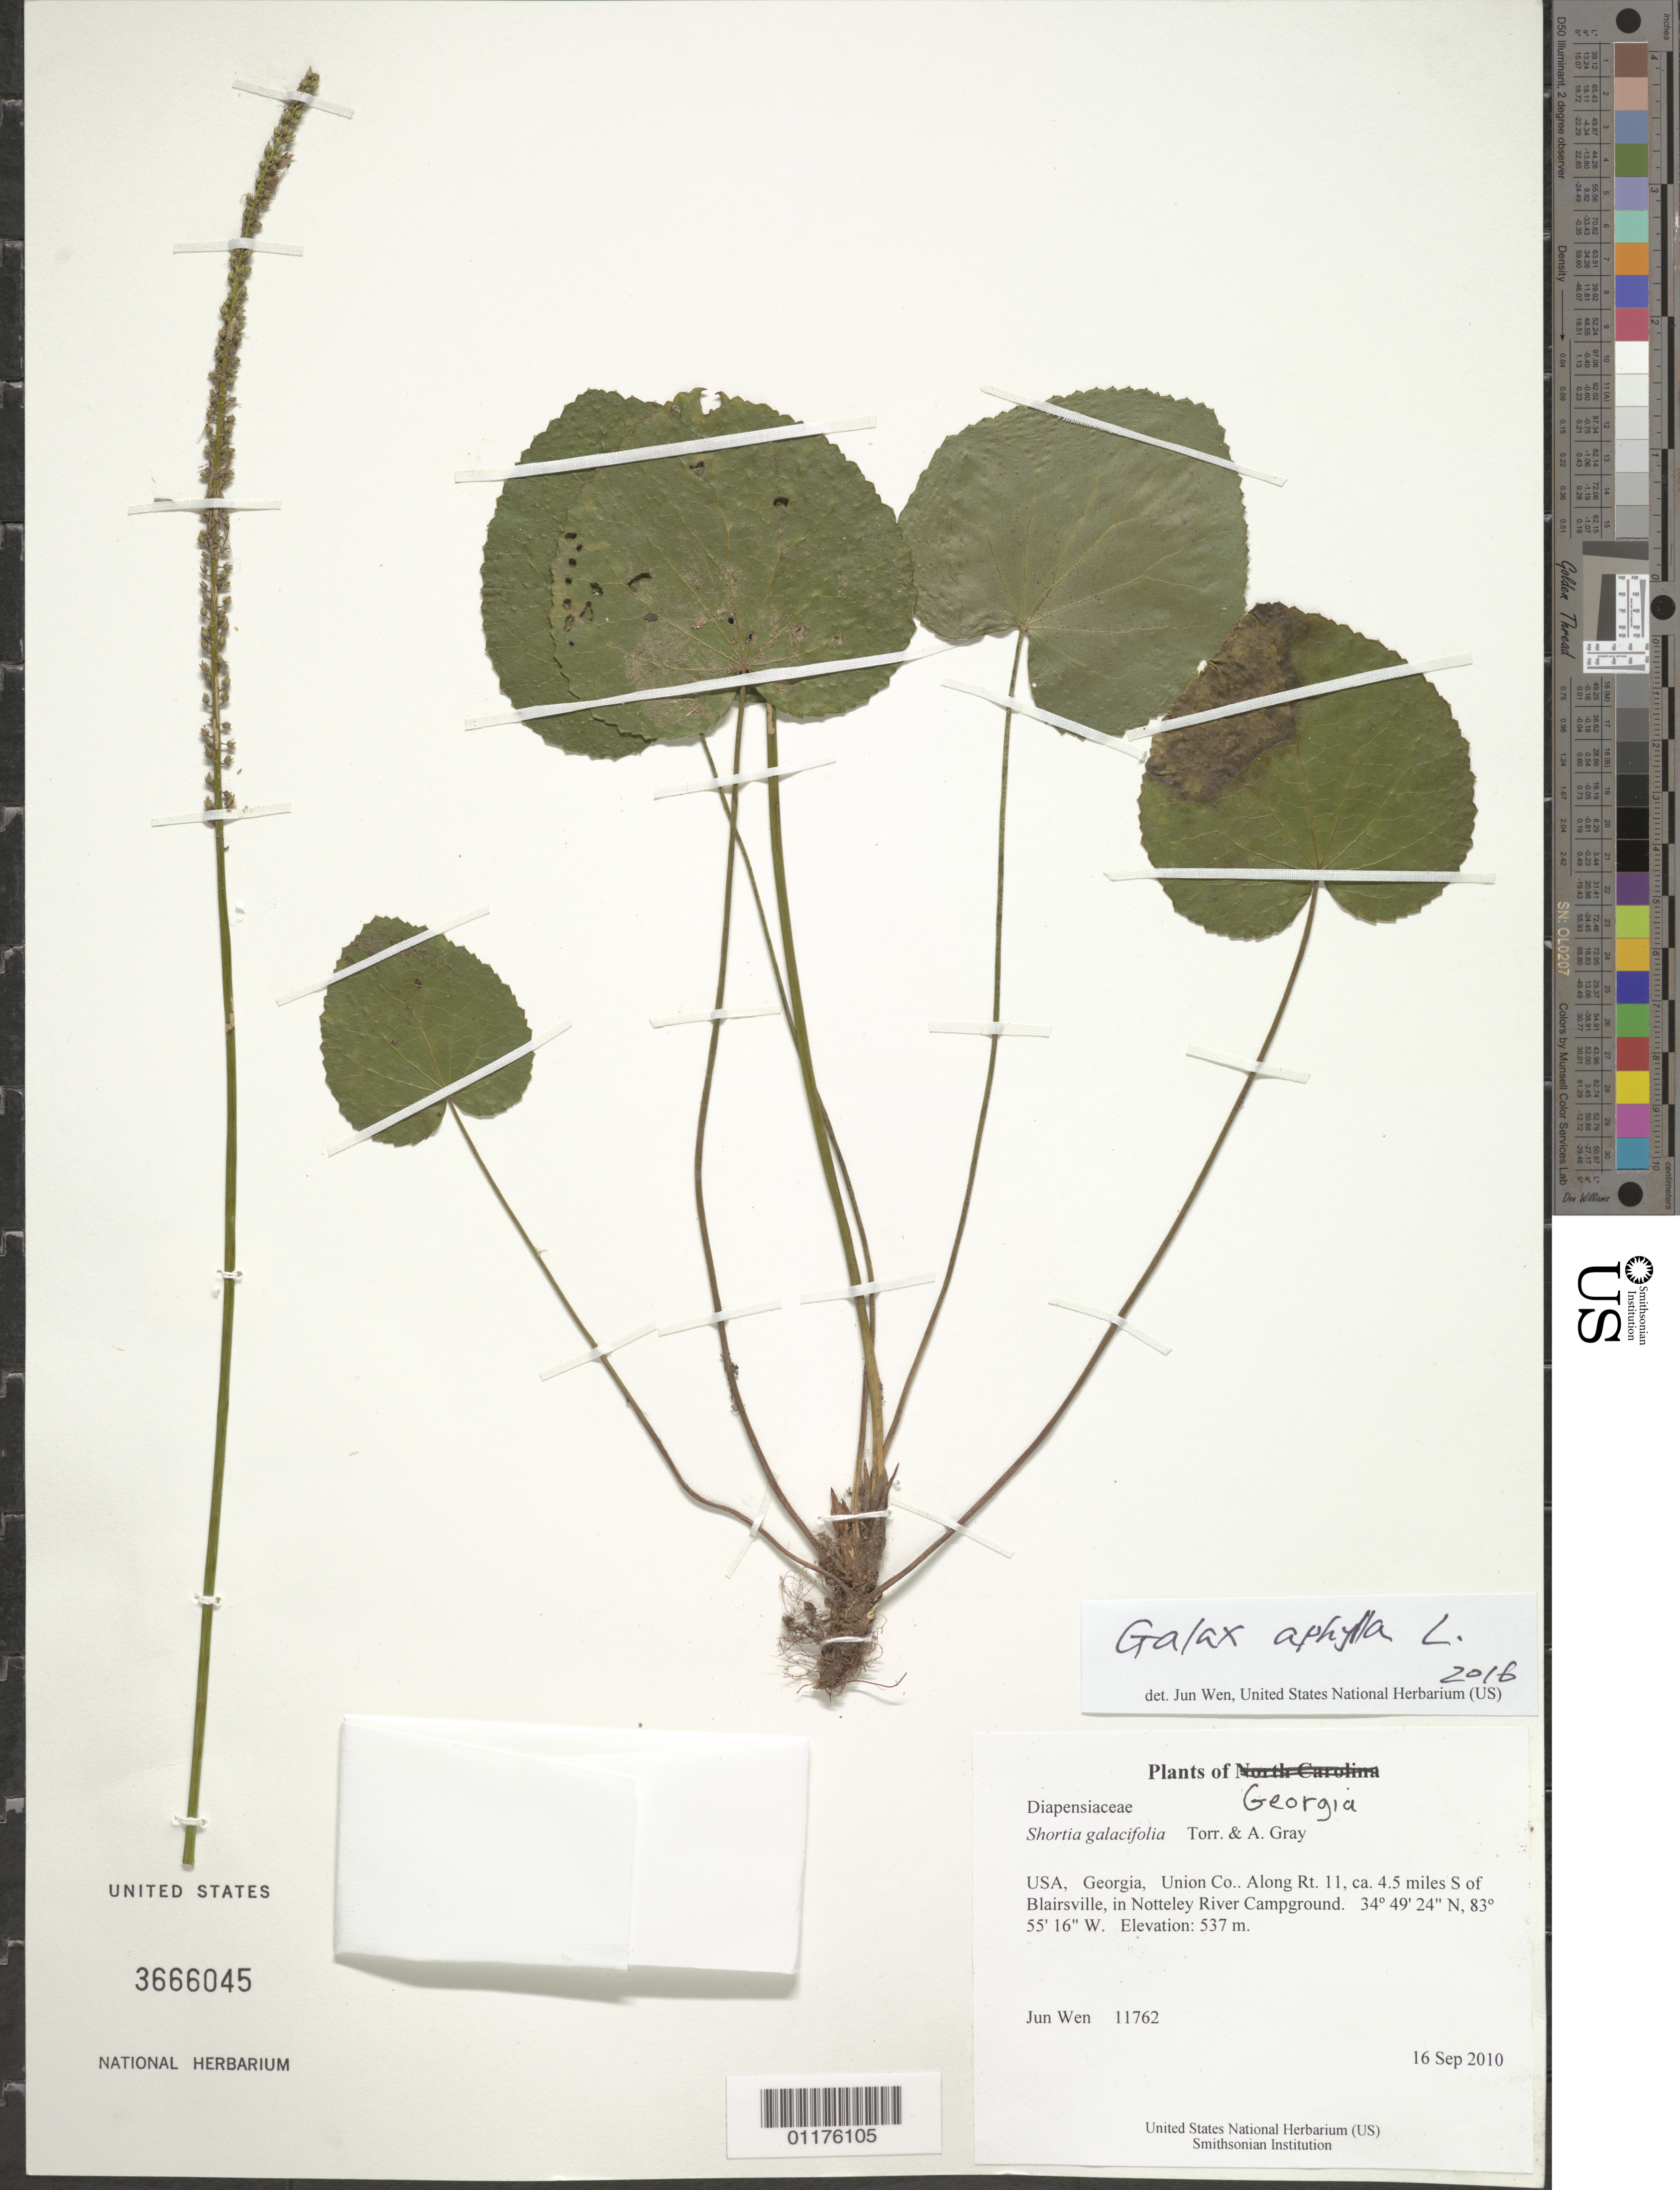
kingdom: Plantae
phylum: Tracheophyta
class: Magnoliopsida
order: Ericales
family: Diapensiaceae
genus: Galax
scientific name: Galax urceolata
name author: (Poir.) Brummitt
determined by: Gaynor, Michelle L., (FLAS), University of Florida (UNITED STATES)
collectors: J. Wen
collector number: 11762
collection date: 2010-09-16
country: United States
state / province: Georgia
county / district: Union Co.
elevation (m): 537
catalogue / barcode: US 3666045